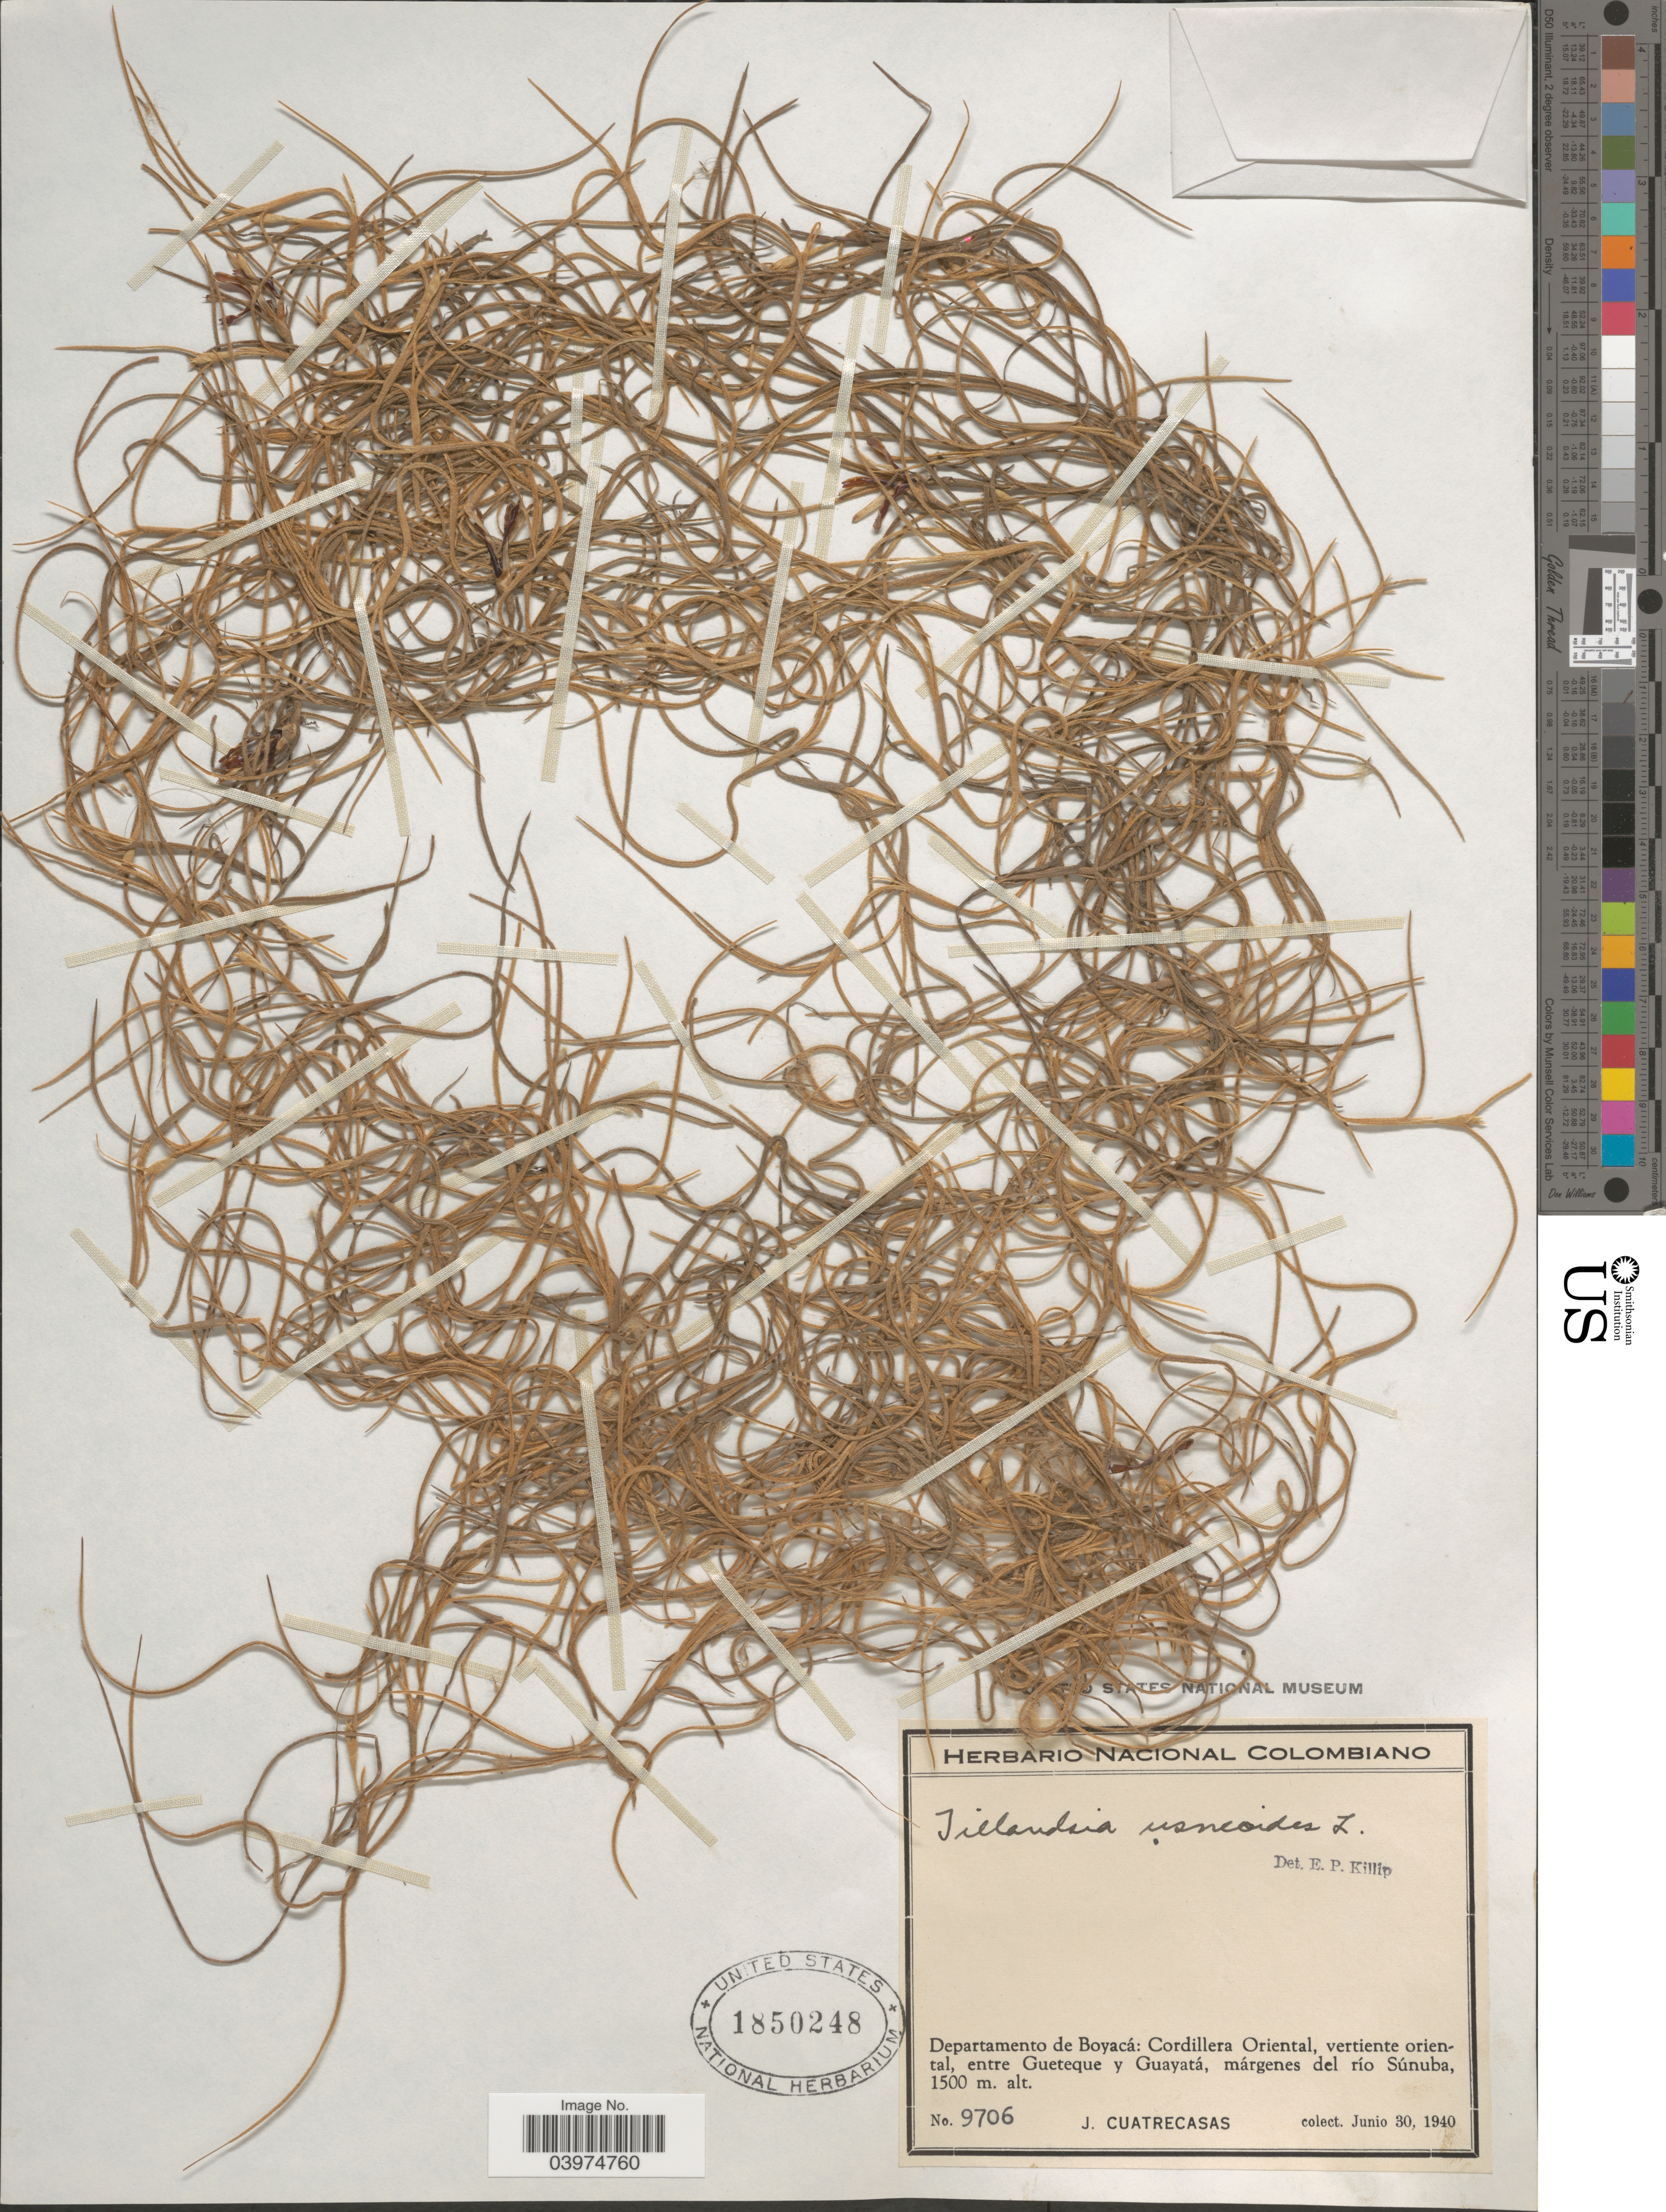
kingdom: Plantae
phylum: Tracheophyta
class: Liliopsida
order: Poales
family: Bromeliaceae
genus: Tillandsia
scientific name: Tillandsia usneoides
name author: (L.) L.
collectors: J. Cuatrecasas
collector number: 9706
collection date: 1940-06-30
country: Colombia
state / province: Boyacá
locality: Departamento de Boyacá: Cordillera Oriental, vertiente oriental, entre Gueteque y Guayatá, márgenes del río Súnunba.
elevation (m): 1500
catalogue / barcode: US 1850248